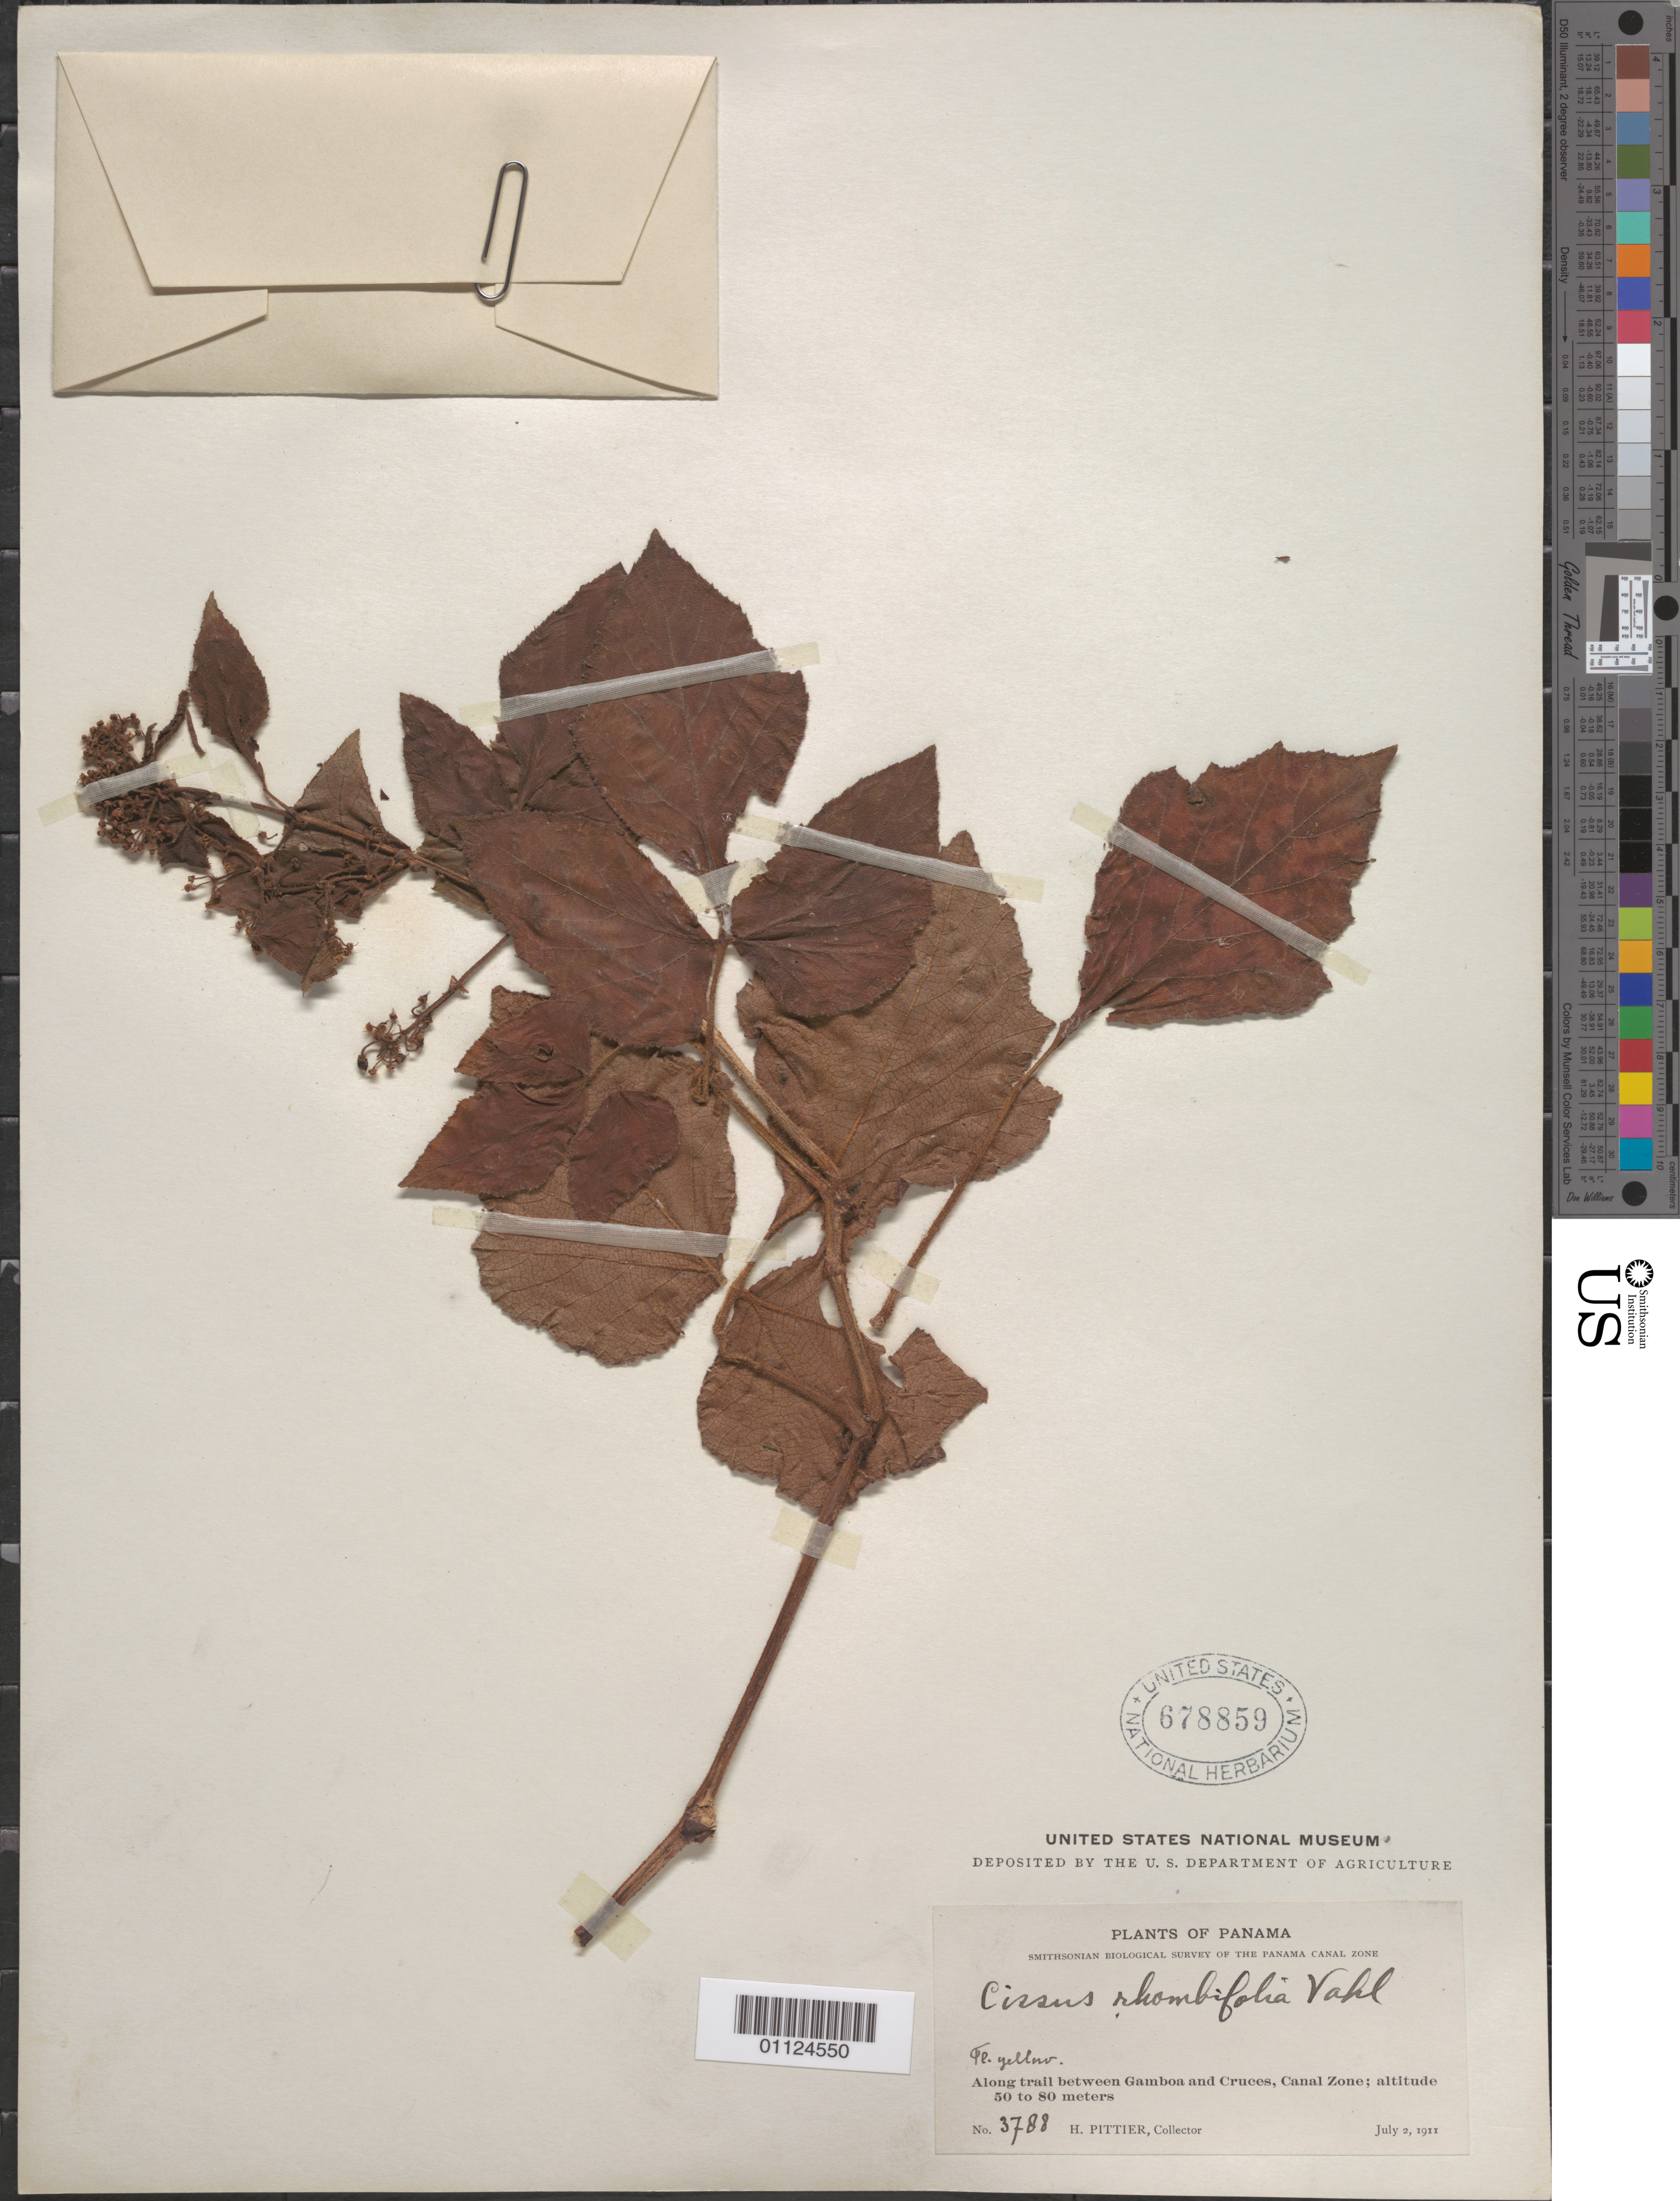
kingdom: Plantae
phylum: Tracheophyta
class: Magnoliopsida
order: Vitales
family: Vitaceae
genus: Cissus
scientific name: Cissus rhombifolia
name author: Vahl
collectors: H. F. Pittier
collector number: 3788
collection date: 1911-07-02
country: Panama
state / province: Colón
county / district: Canal Zone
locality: Along trail between Gamboa and Cruces.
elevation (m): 50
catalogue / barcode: US 678859